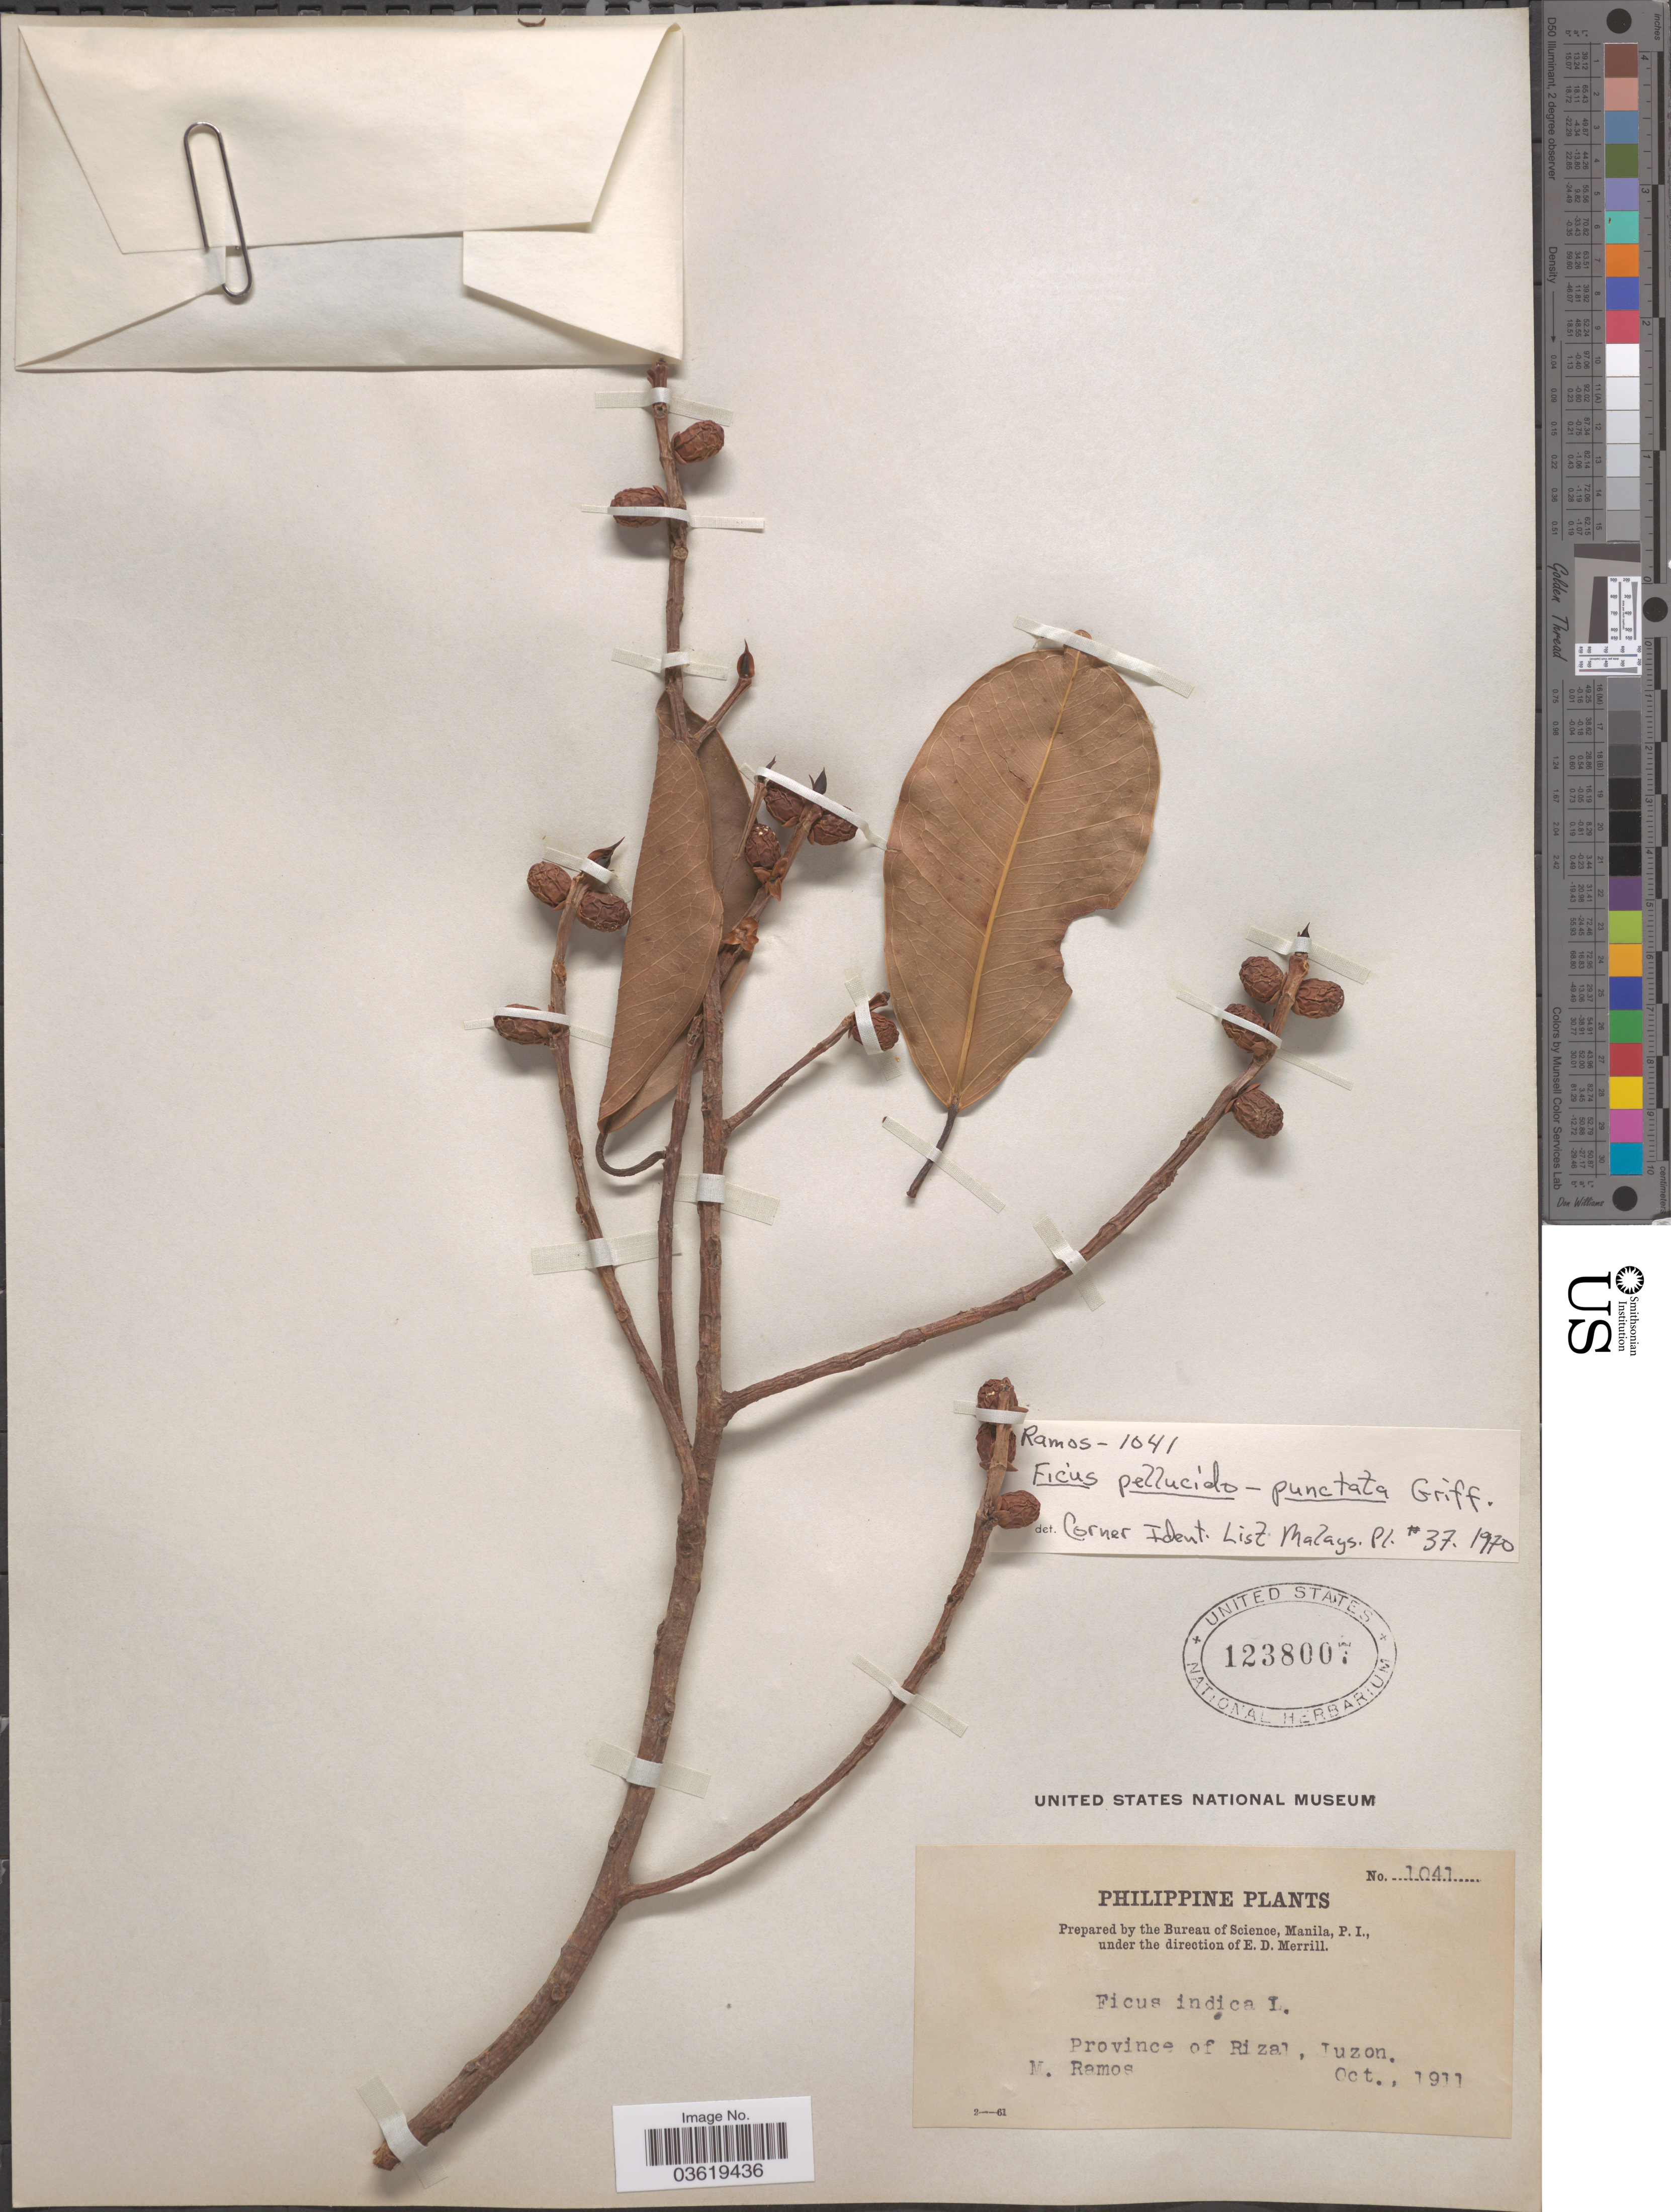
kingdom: Plantae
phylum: Tracheophyta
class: Magnoliopsida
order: Rosales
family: Moraceae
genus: Ficus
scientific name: Ficus pellucido-punctata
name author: Griff.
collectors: M. Ramos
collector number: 1041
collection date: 1911-10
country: Philippines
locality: Province of Rizal, Luzon.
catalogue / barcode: US 1238007